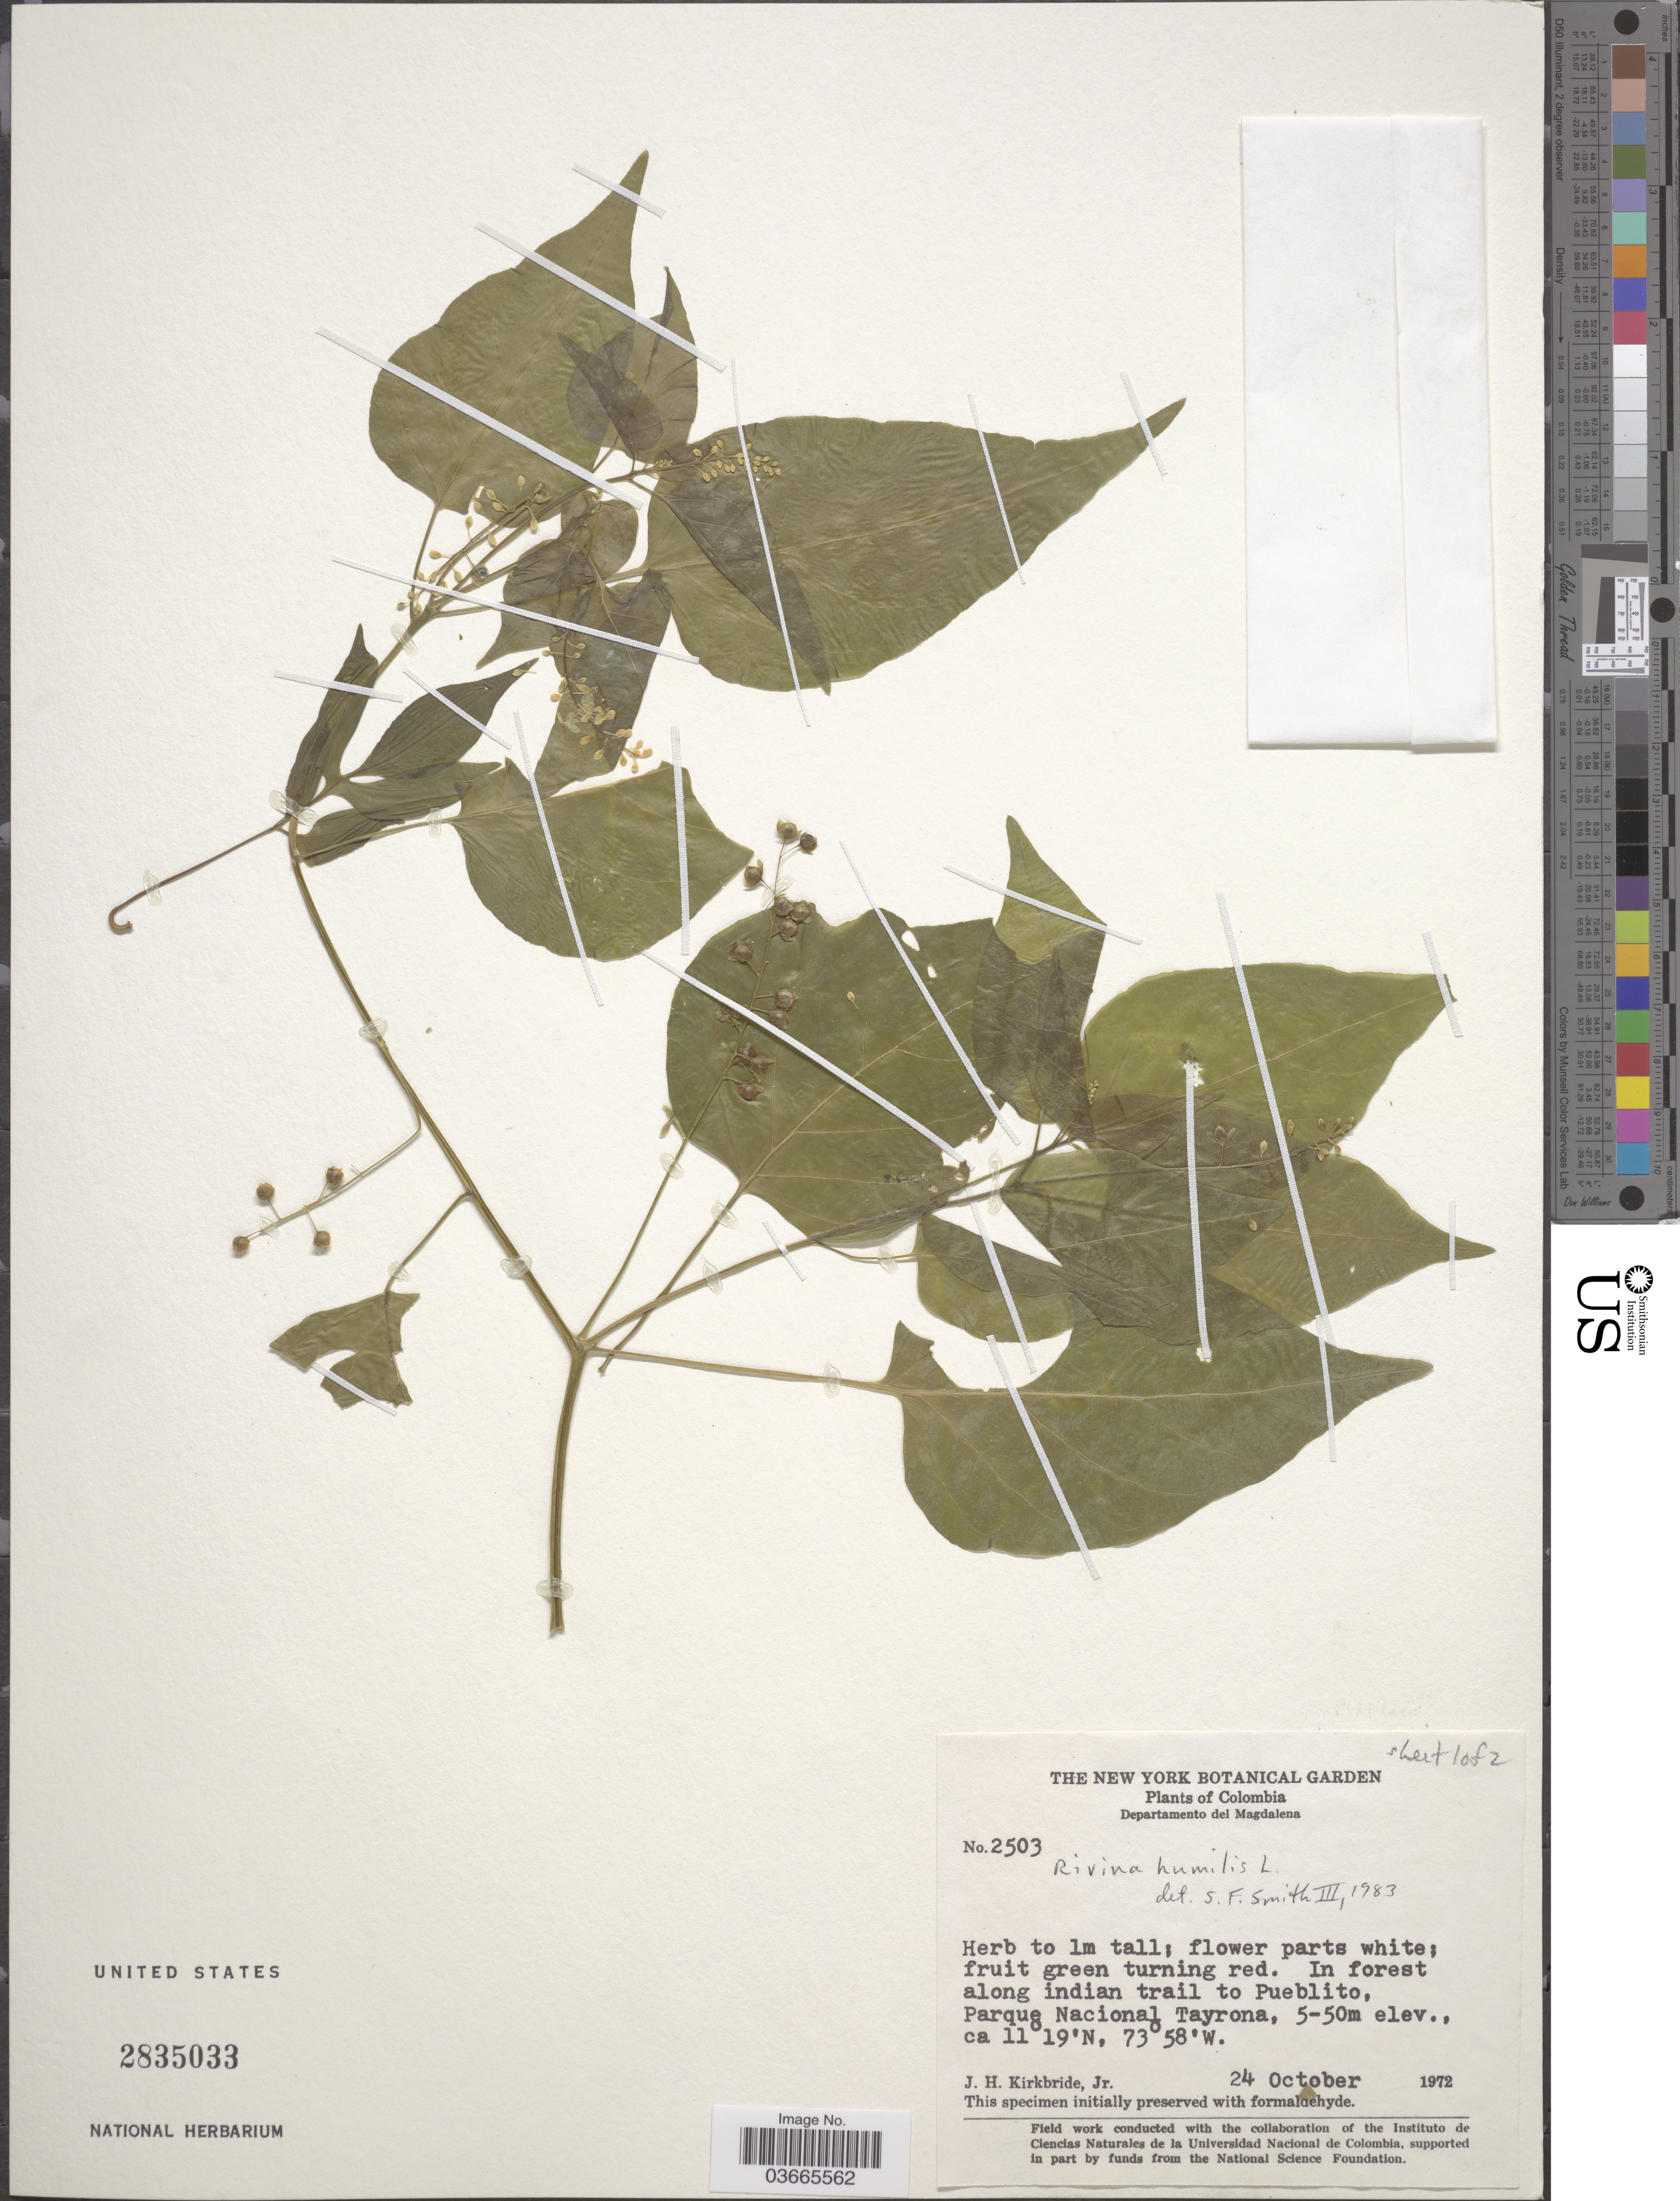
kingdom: Plantae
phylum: Tracheophyta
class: Magnoliopsida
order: Caryophyllales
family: Phytolaccaceae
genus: Rivina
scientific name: Rivina humilis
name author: L.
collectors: J. H. Kirkbride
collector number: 2503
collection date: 1972-10-24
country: Colombia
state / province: Magdalena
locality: Departamento del Magdalena. In forest along indian trail to Pueblito, Parque Nacional Tayrona.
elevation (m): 5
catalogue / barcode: US 2835033